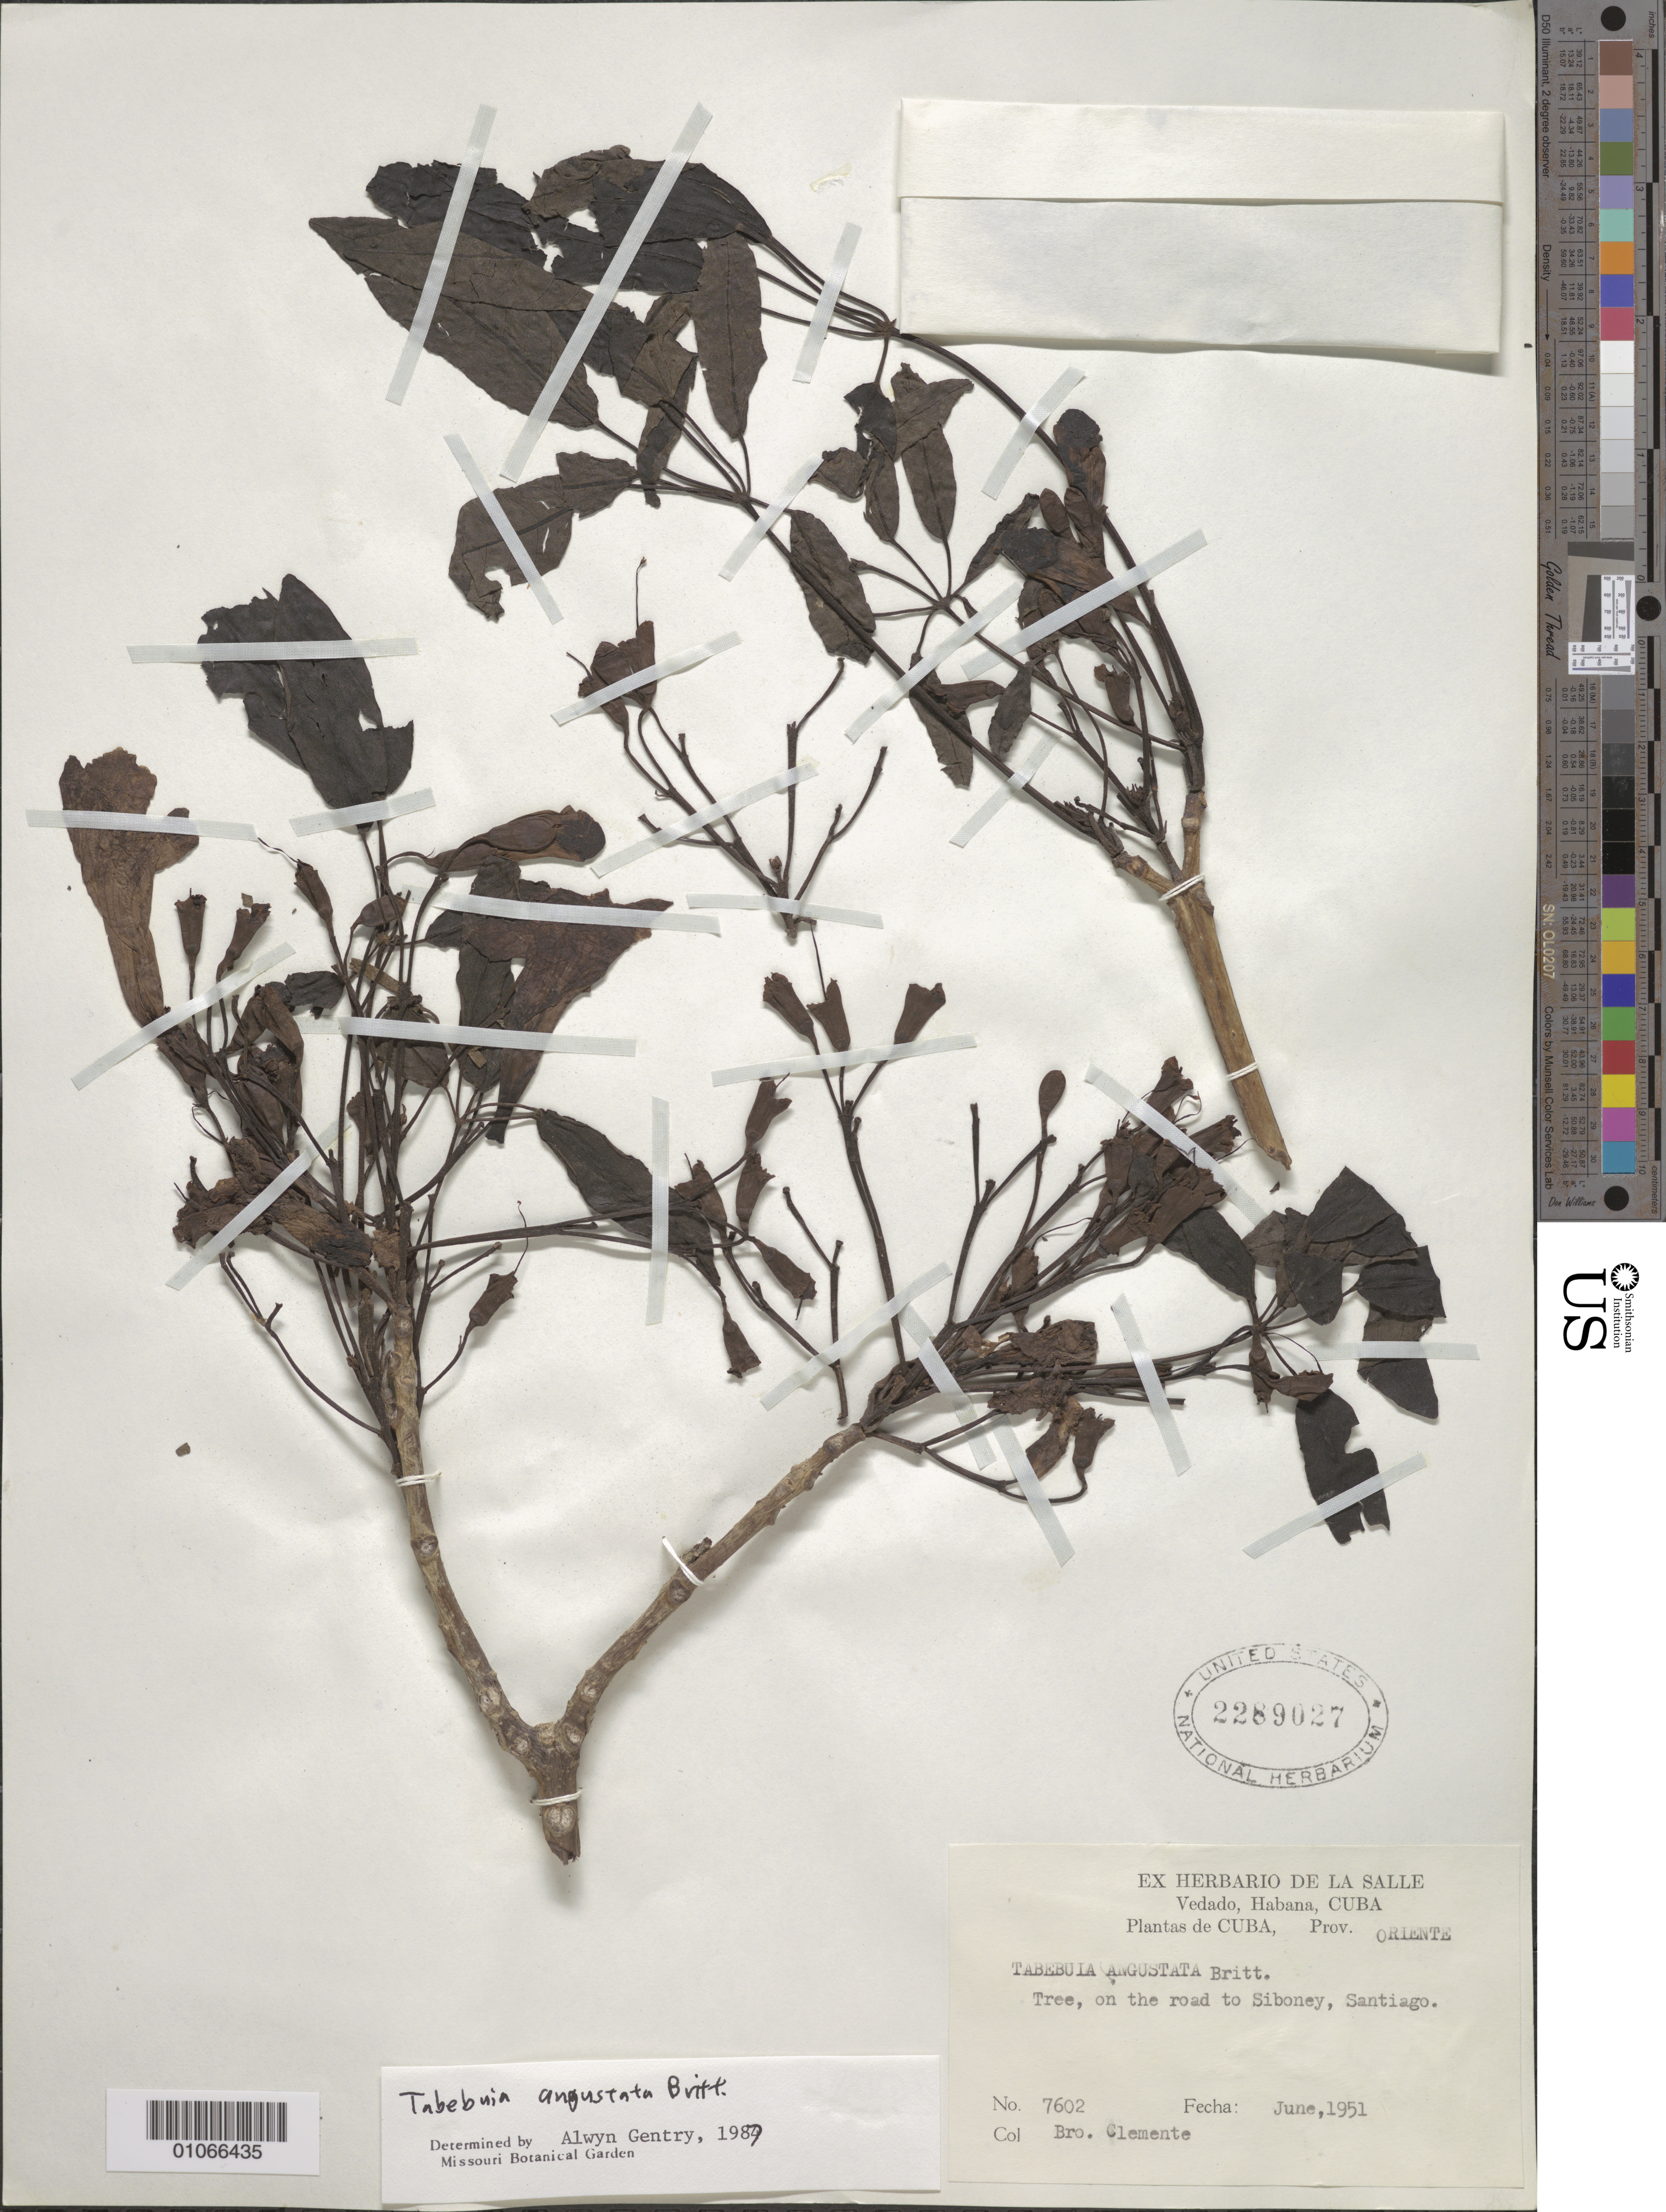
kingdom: Plantae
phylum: Tracheophyta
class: Magnoliopsida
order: Lamiales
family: Bignoniaceae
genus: Tabebuia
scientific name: Tabebuia angustata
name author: Britton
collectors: Bro. Clemente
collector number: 7602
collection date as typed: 01 Jun 1951 to 30 Jun 1951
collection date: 1951-06-01/1951-06-30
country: Cuba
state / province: Santiago de Cuba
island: Cuba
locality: Tree on the road to Siboney, Santiago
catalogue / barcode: US 2289027